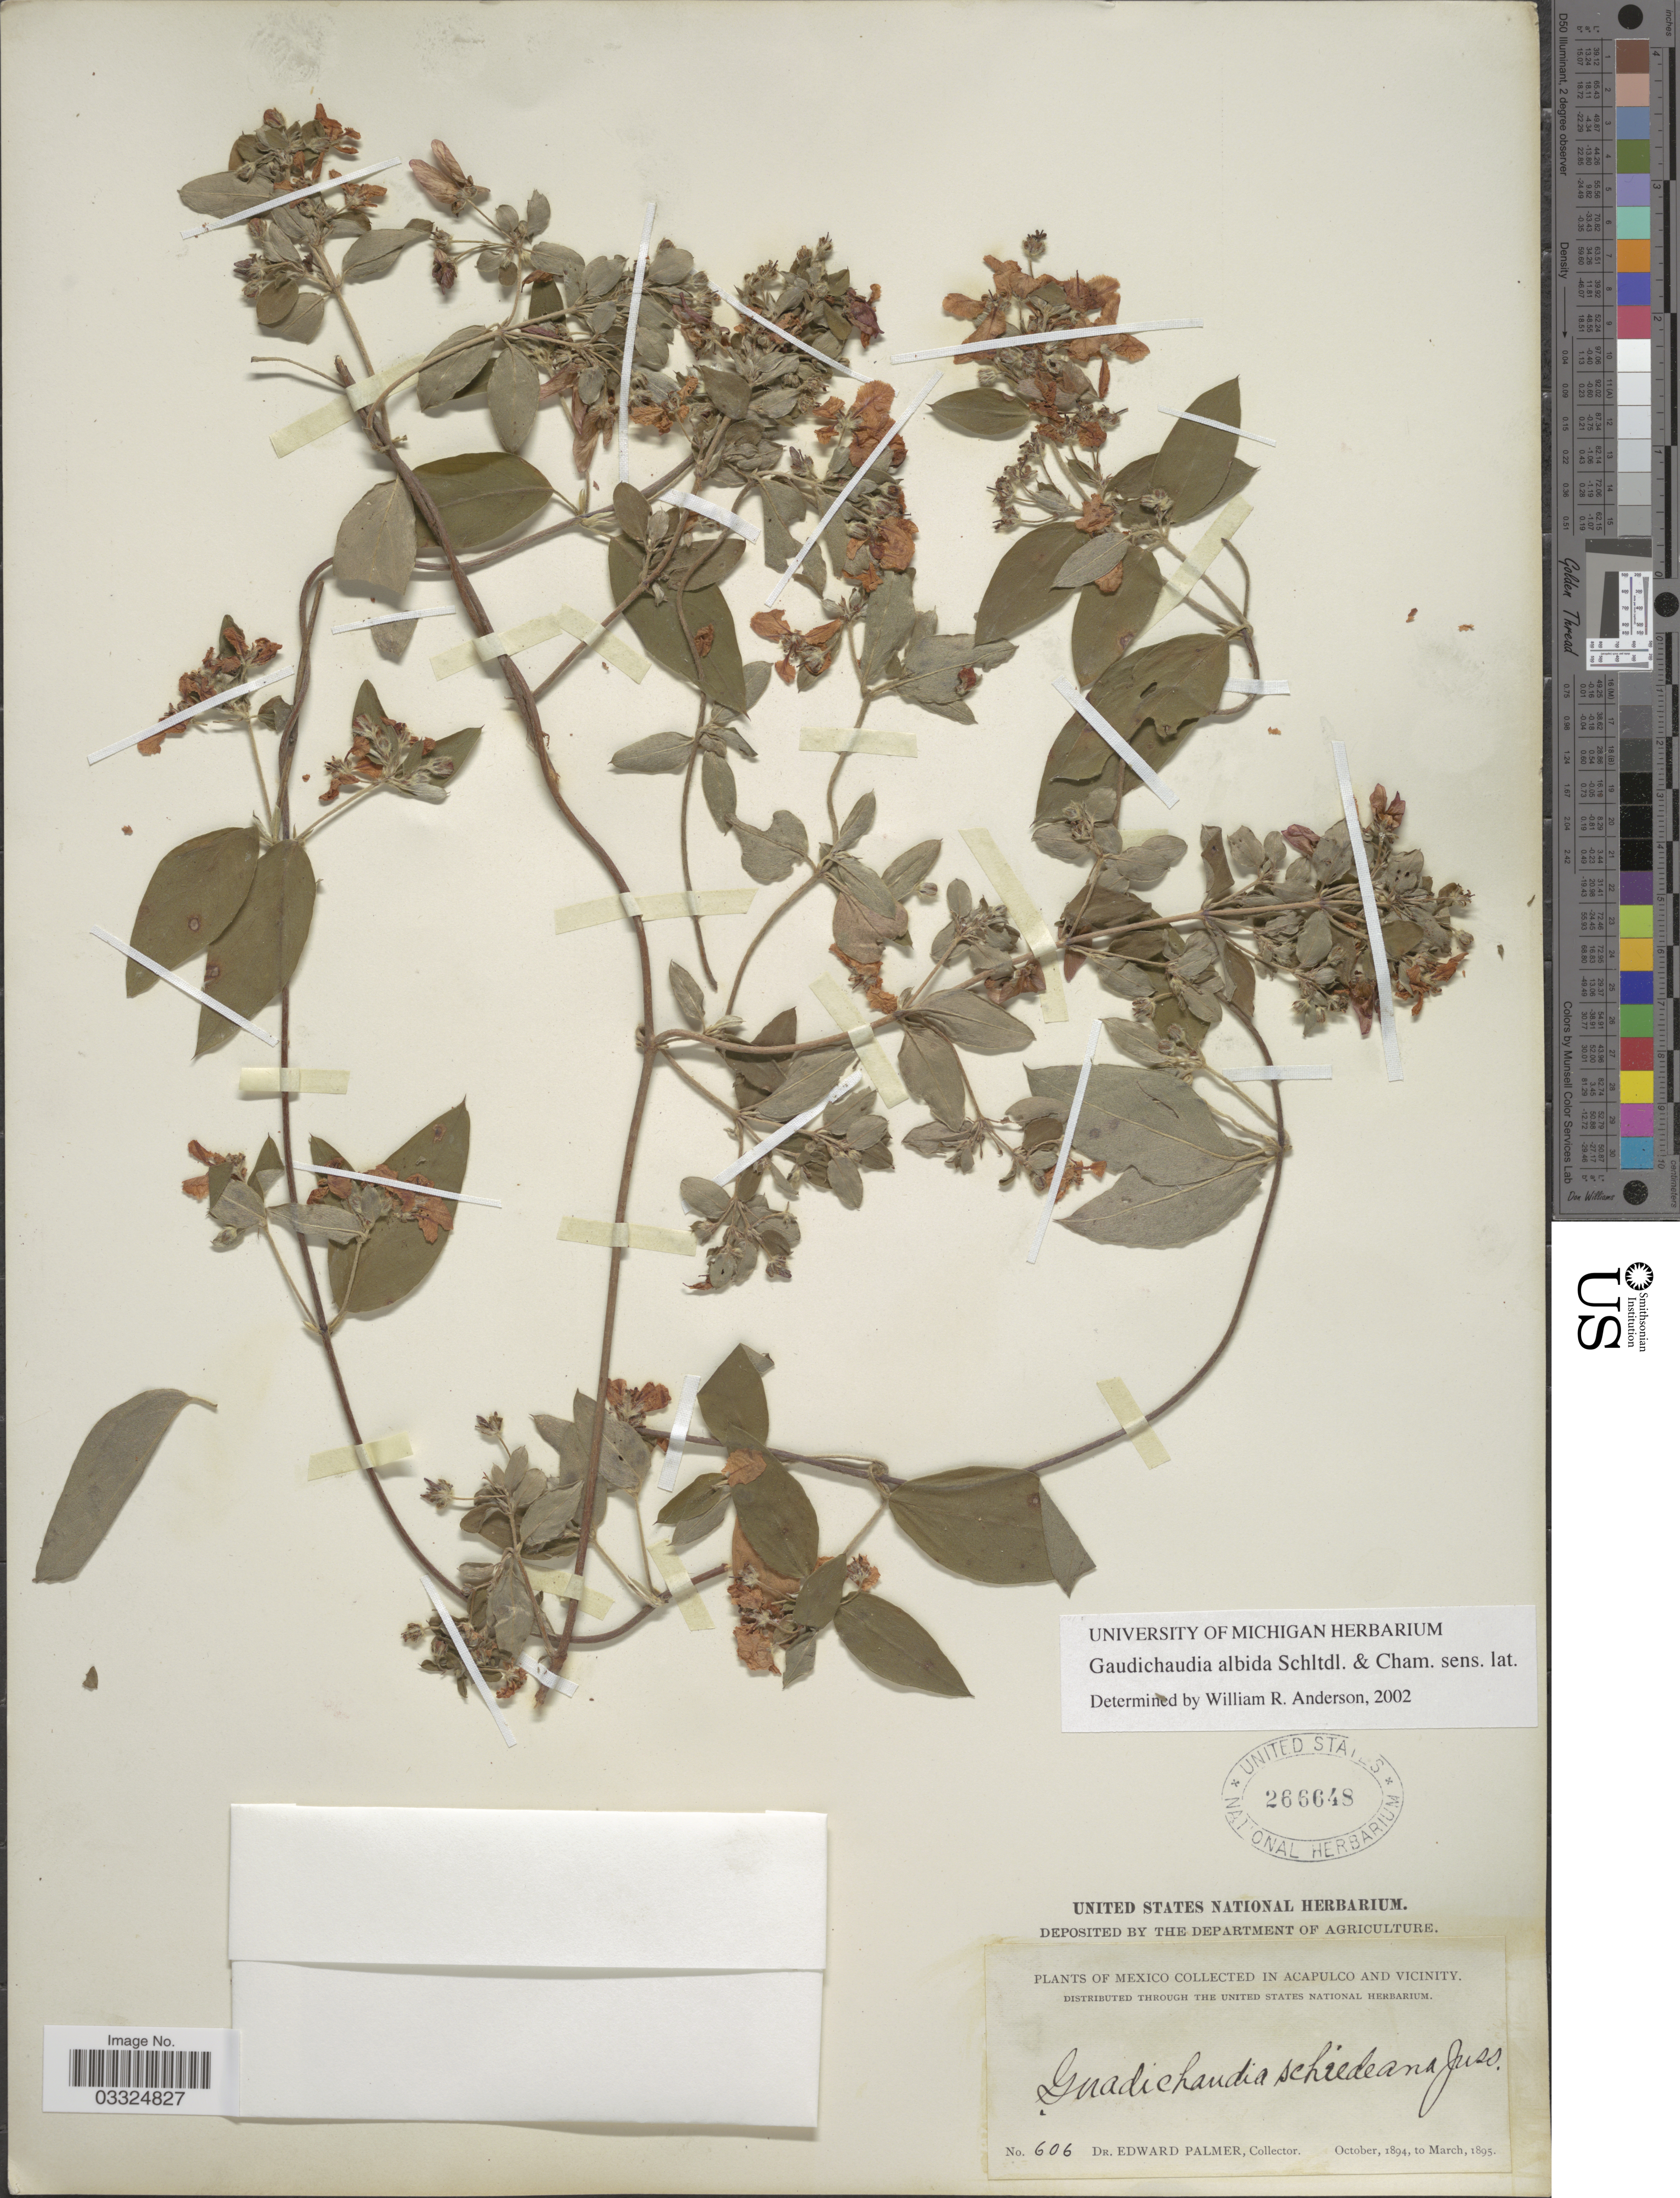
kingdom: Plantae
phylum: Tracheophyta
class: Magnoliopsida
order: Malpighiales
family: Malpighiaceae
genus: Gaudichaudia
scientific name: Gaudichaudia albida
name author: Schltdl. & Cham.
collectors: E. Palmer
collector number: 606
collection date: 1894-10/1895-03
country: Mexico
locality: Acapulco and vicinity.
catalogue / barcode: US 266648